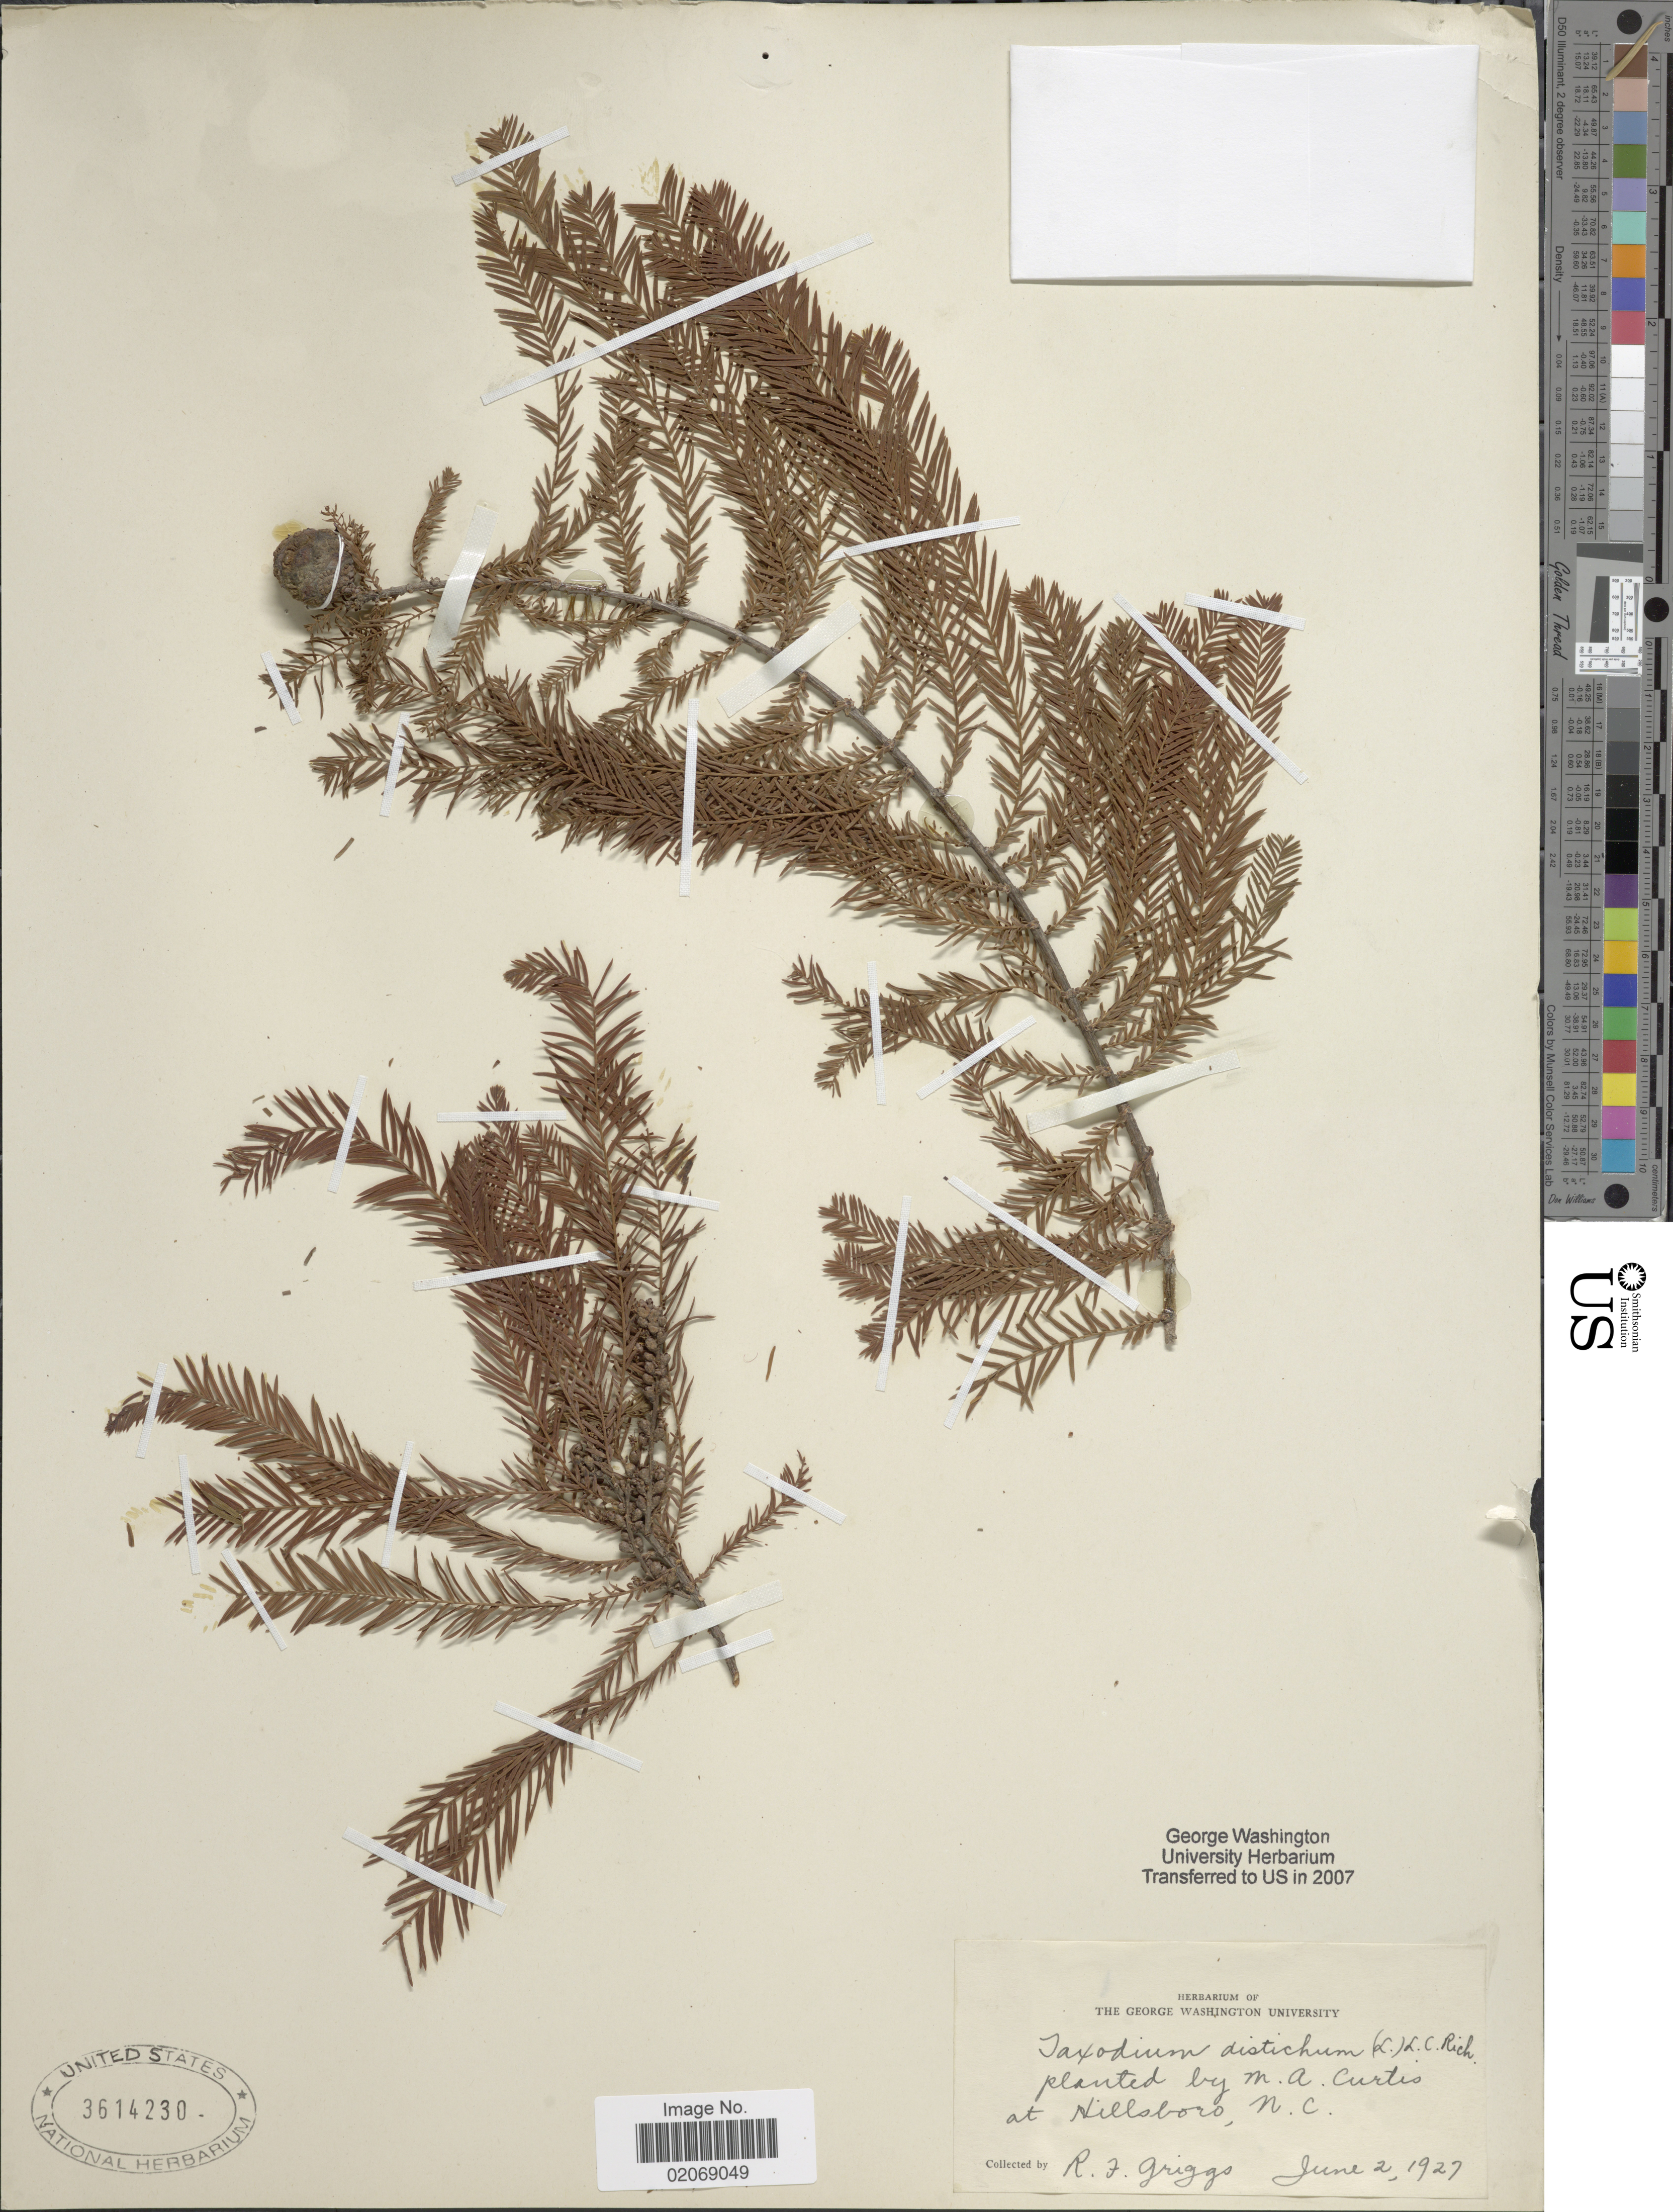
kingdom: Plantae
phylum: Tracheophyta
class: Pinopsida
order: Pinales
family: Cupressaceae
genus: Taxodium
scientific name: Taxodium distichum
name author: (L.) Rich.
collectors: R. F. Griggs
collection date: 1927-06-02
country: United States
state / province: North Carolina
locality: Planted by M. A. Curtis at Hillsboro, N. C.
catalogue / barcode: US 3614230